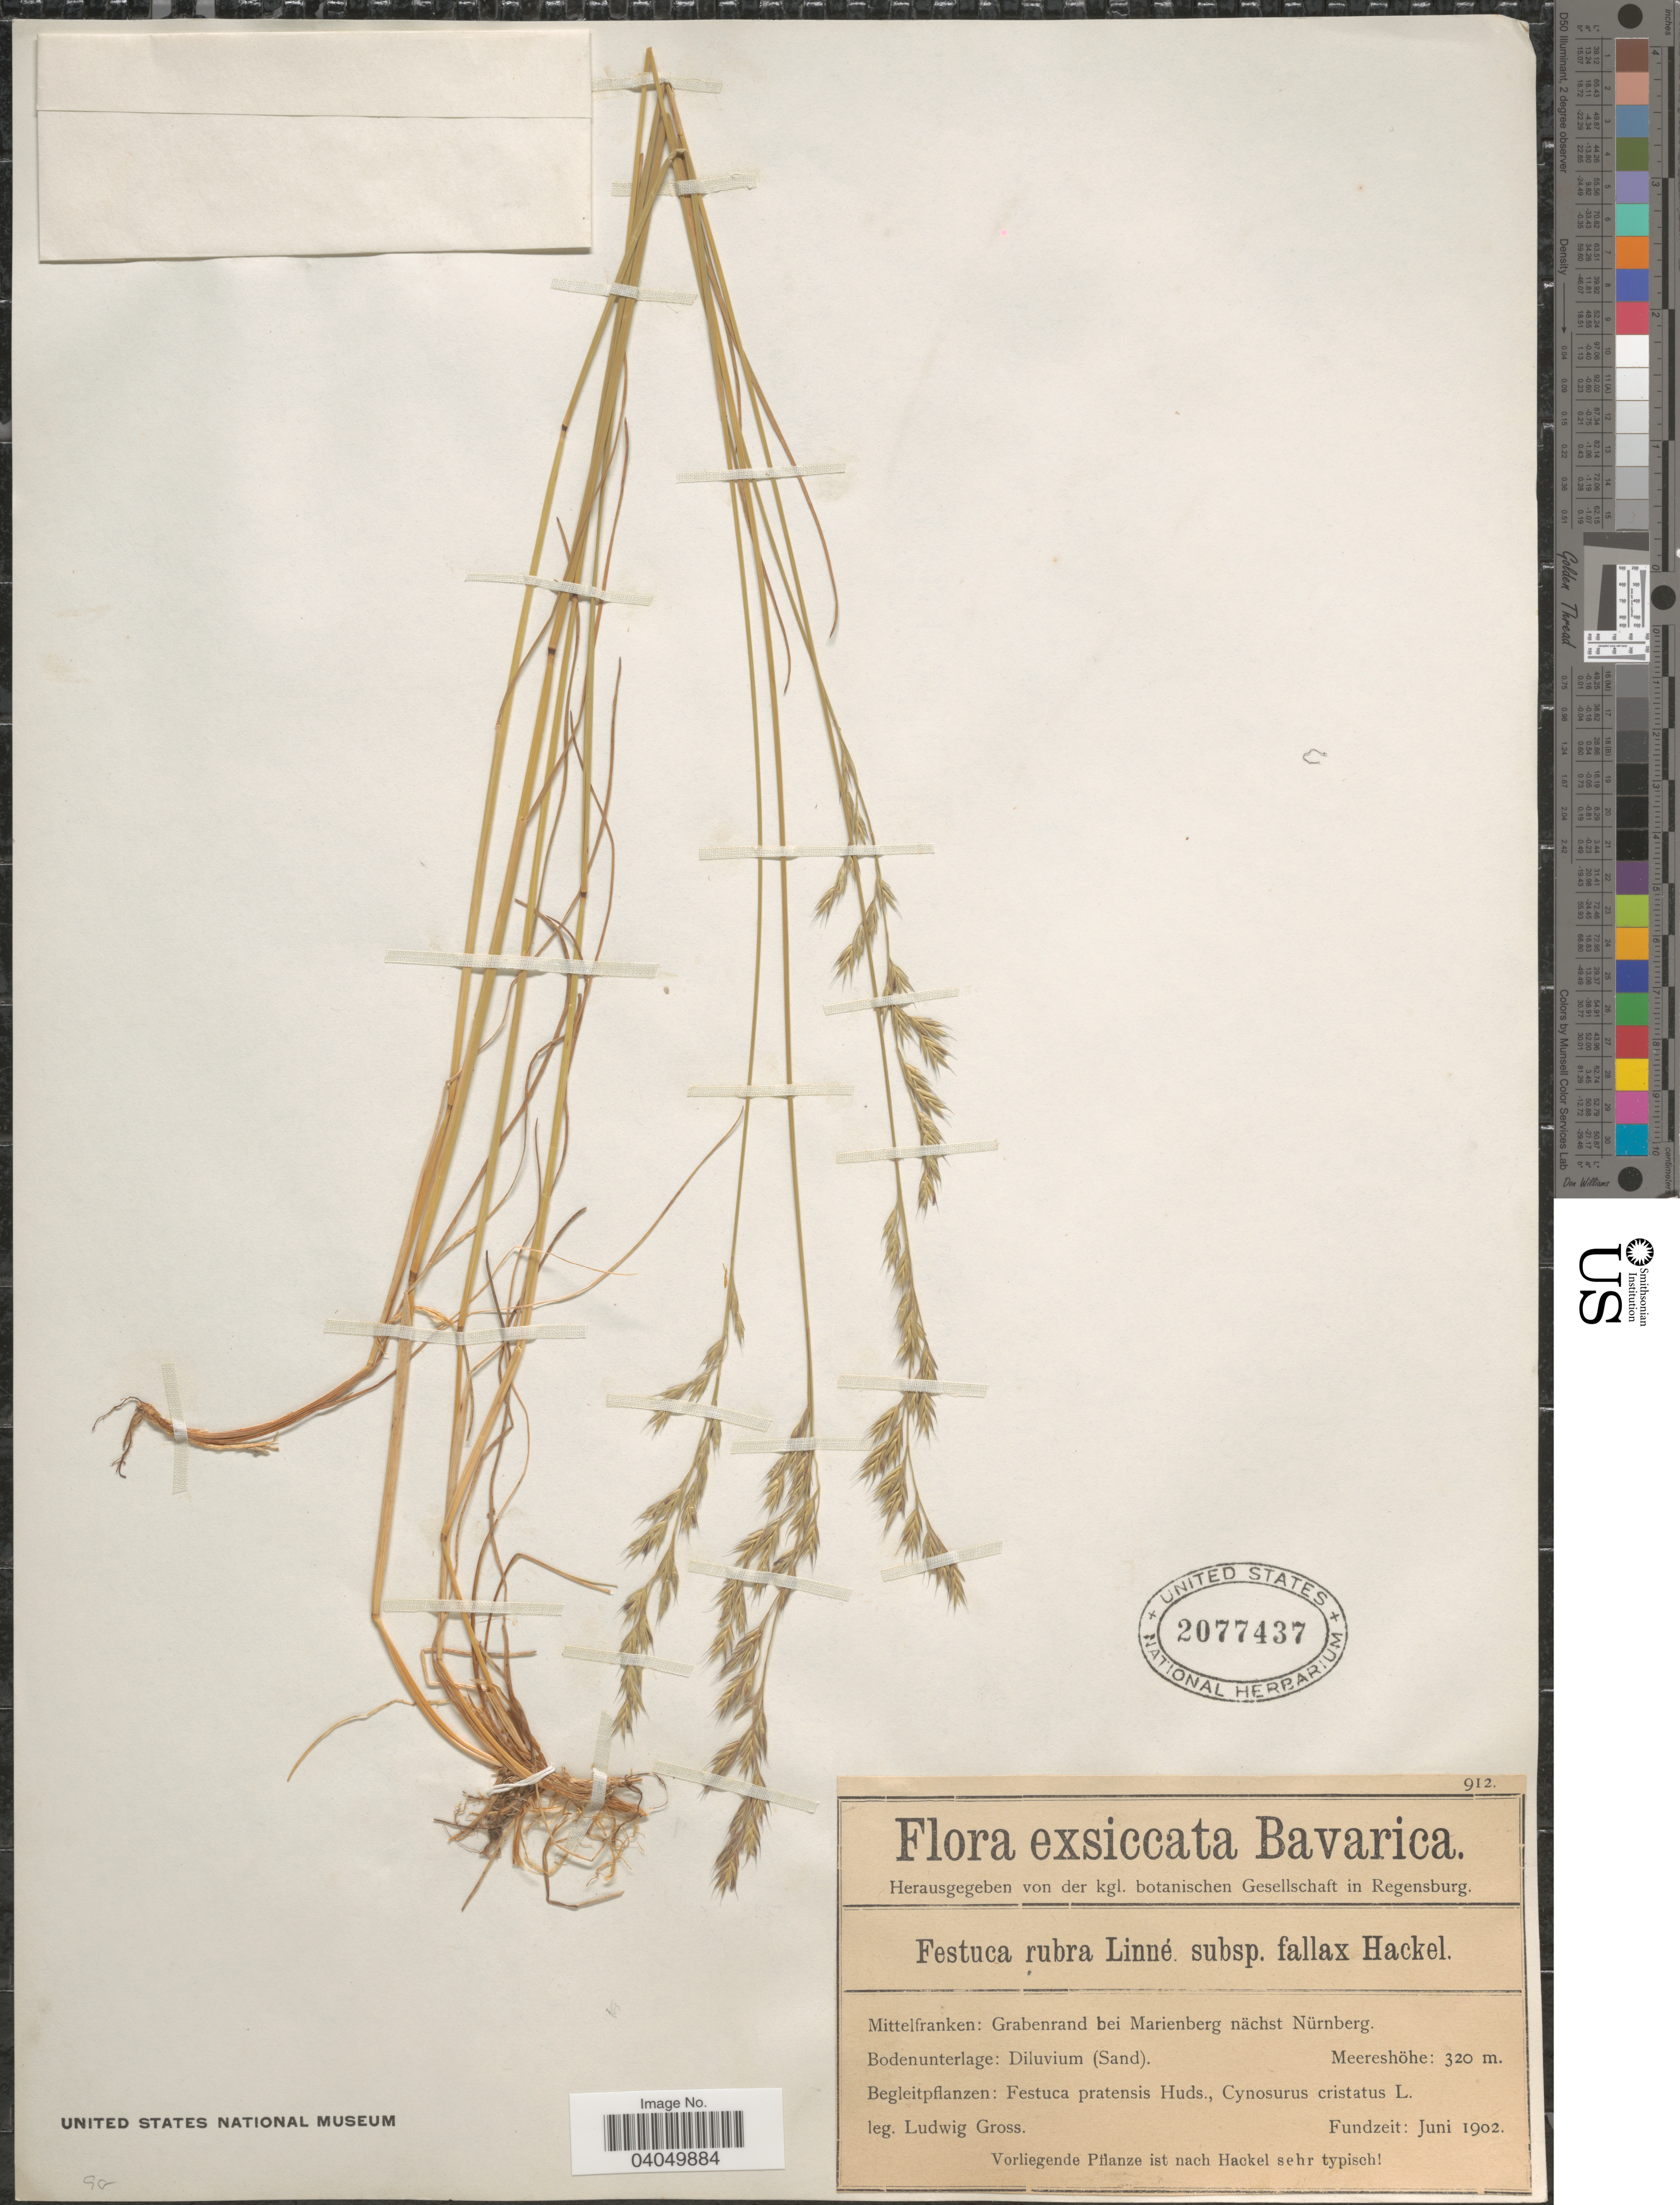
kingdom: Plantae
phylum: Tracheophyta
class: Liliopsida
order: Poales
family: Poaceae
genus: Festuca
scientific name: Festuca rubra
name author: L.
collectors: L. Gross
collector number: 912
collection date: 1902-06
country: Germany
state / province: Bayern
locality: Bavarica. Mittelfranken: Grabenrand bei Marienberg nächst Nürnberg.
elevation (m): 320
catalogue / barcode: US 2077437